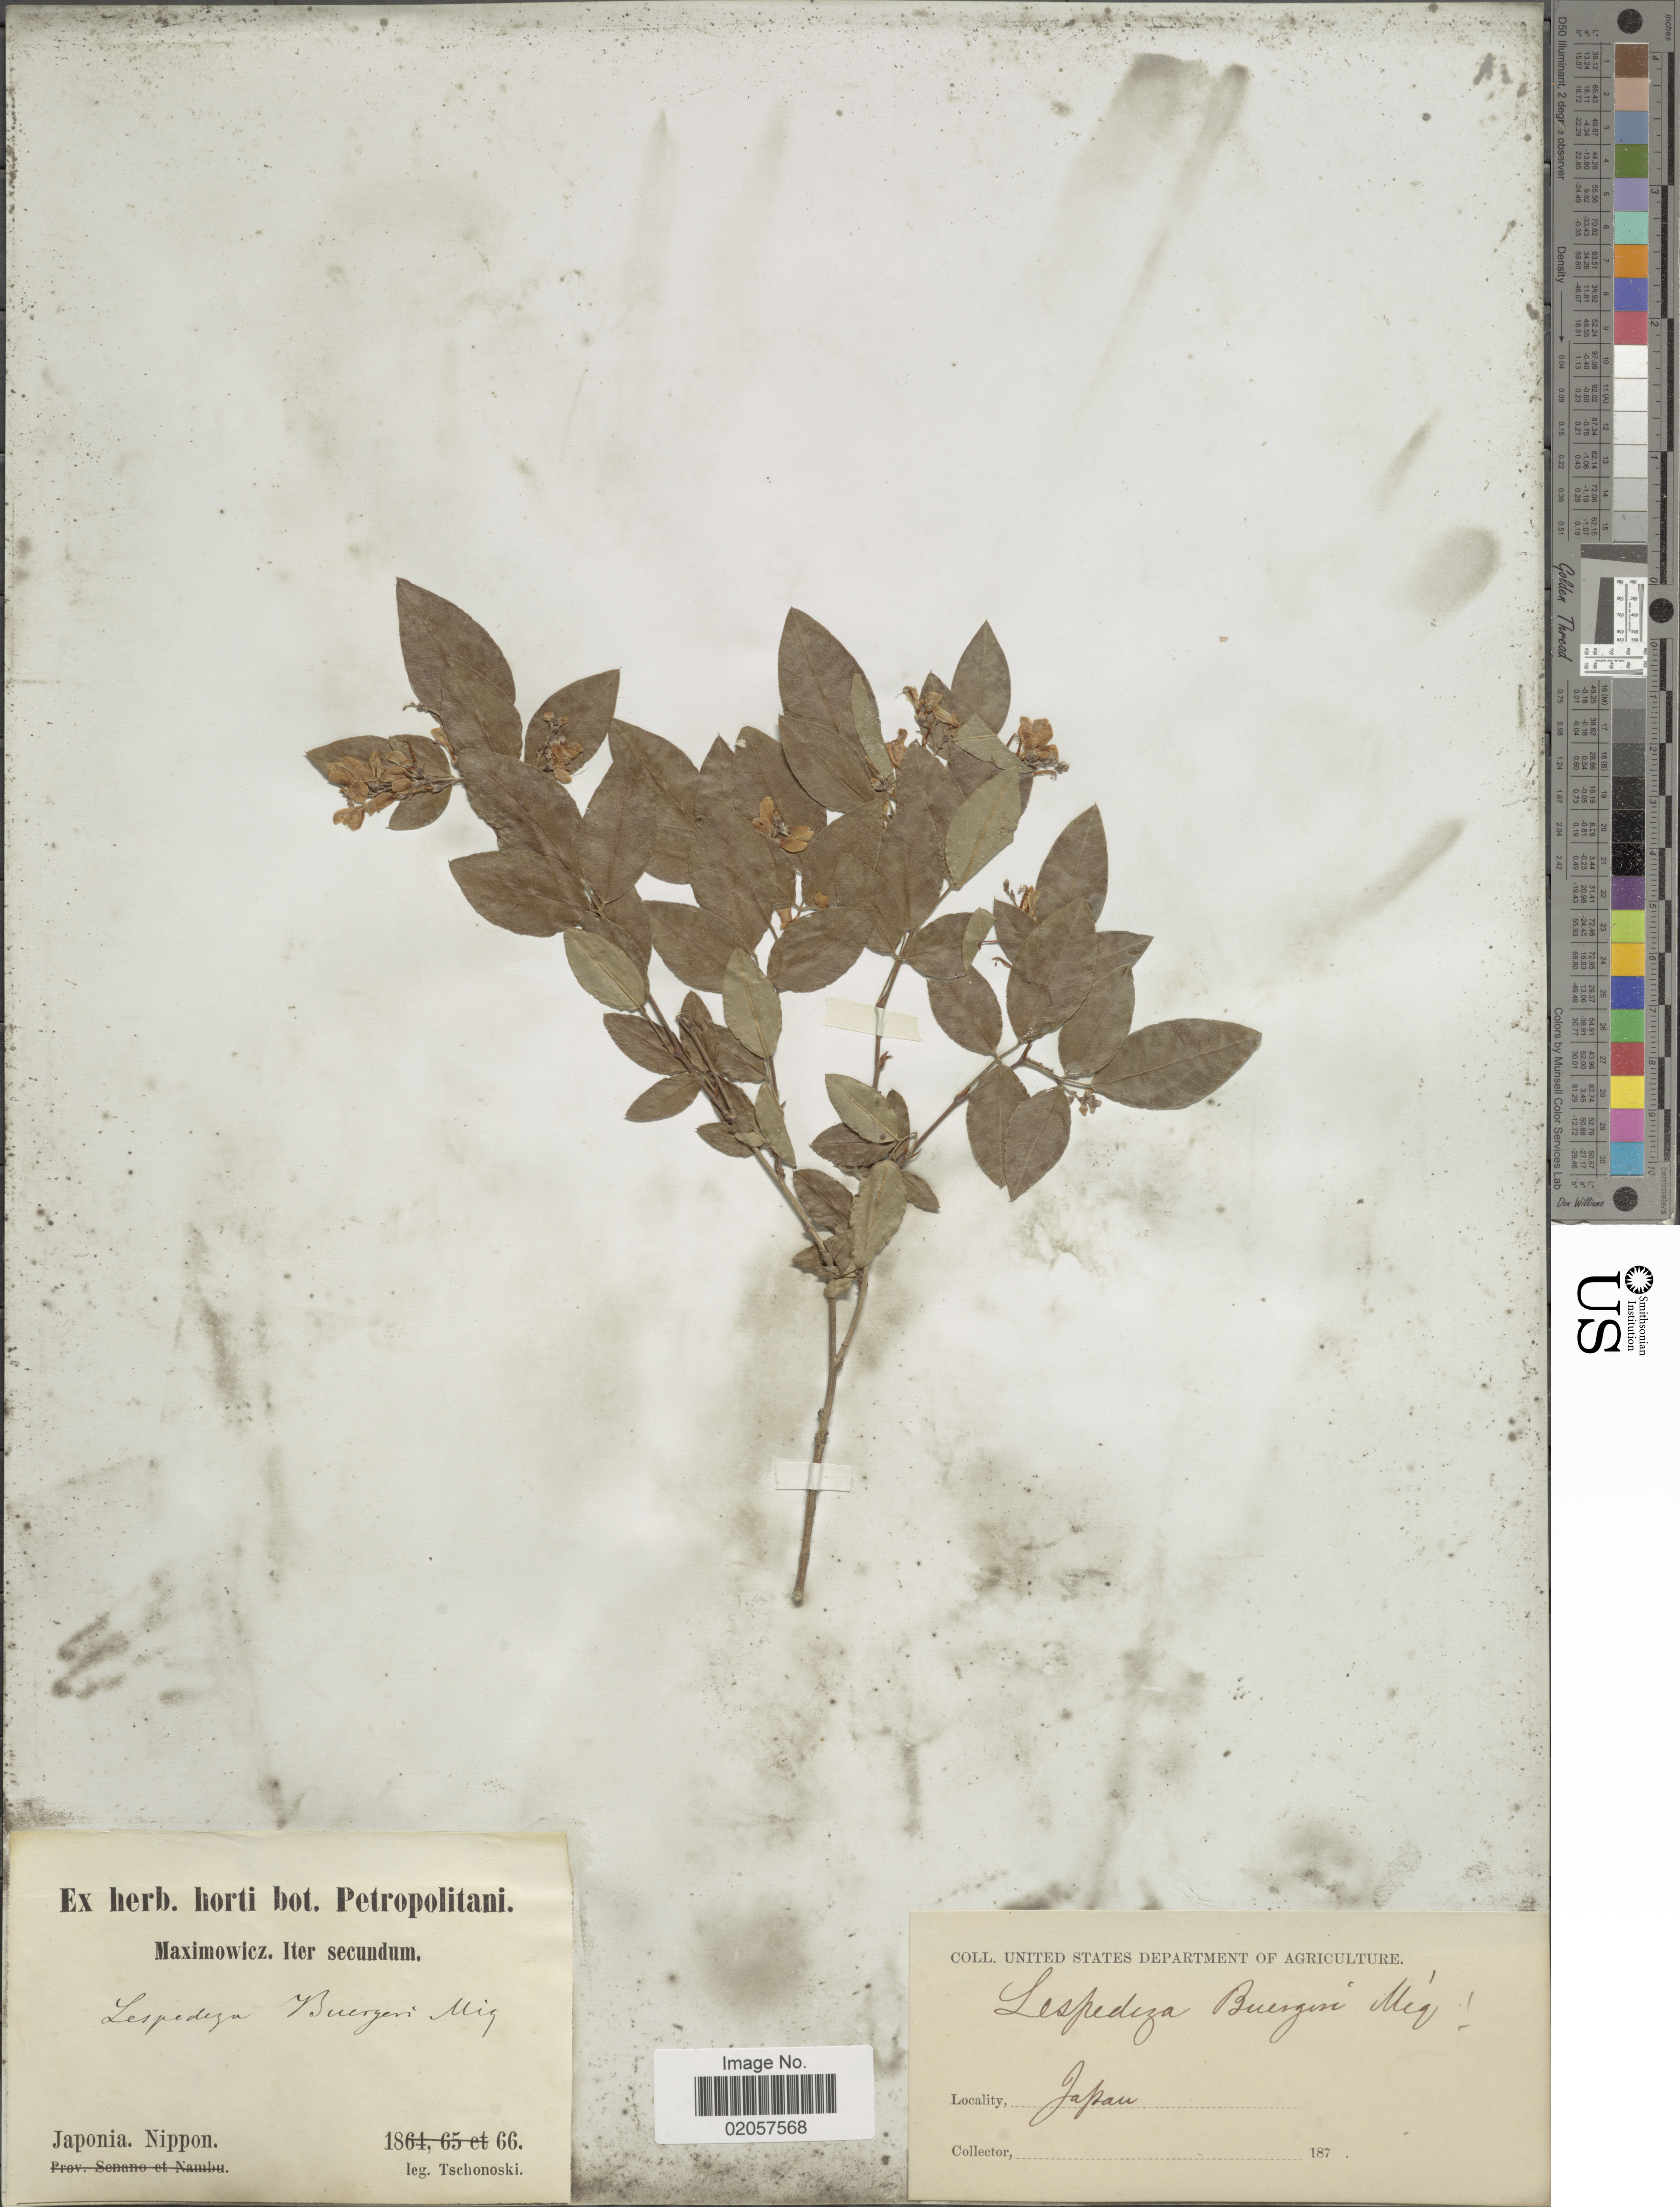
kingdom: Plantae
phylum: Tracheophyta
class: Magnoliopsida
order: Fabales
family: Fabaceae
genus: Lespedeza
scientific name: Lespedeza buergeri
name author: Miq.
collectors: -. Tschonoski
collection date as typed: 187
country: Japan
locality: Nippon.